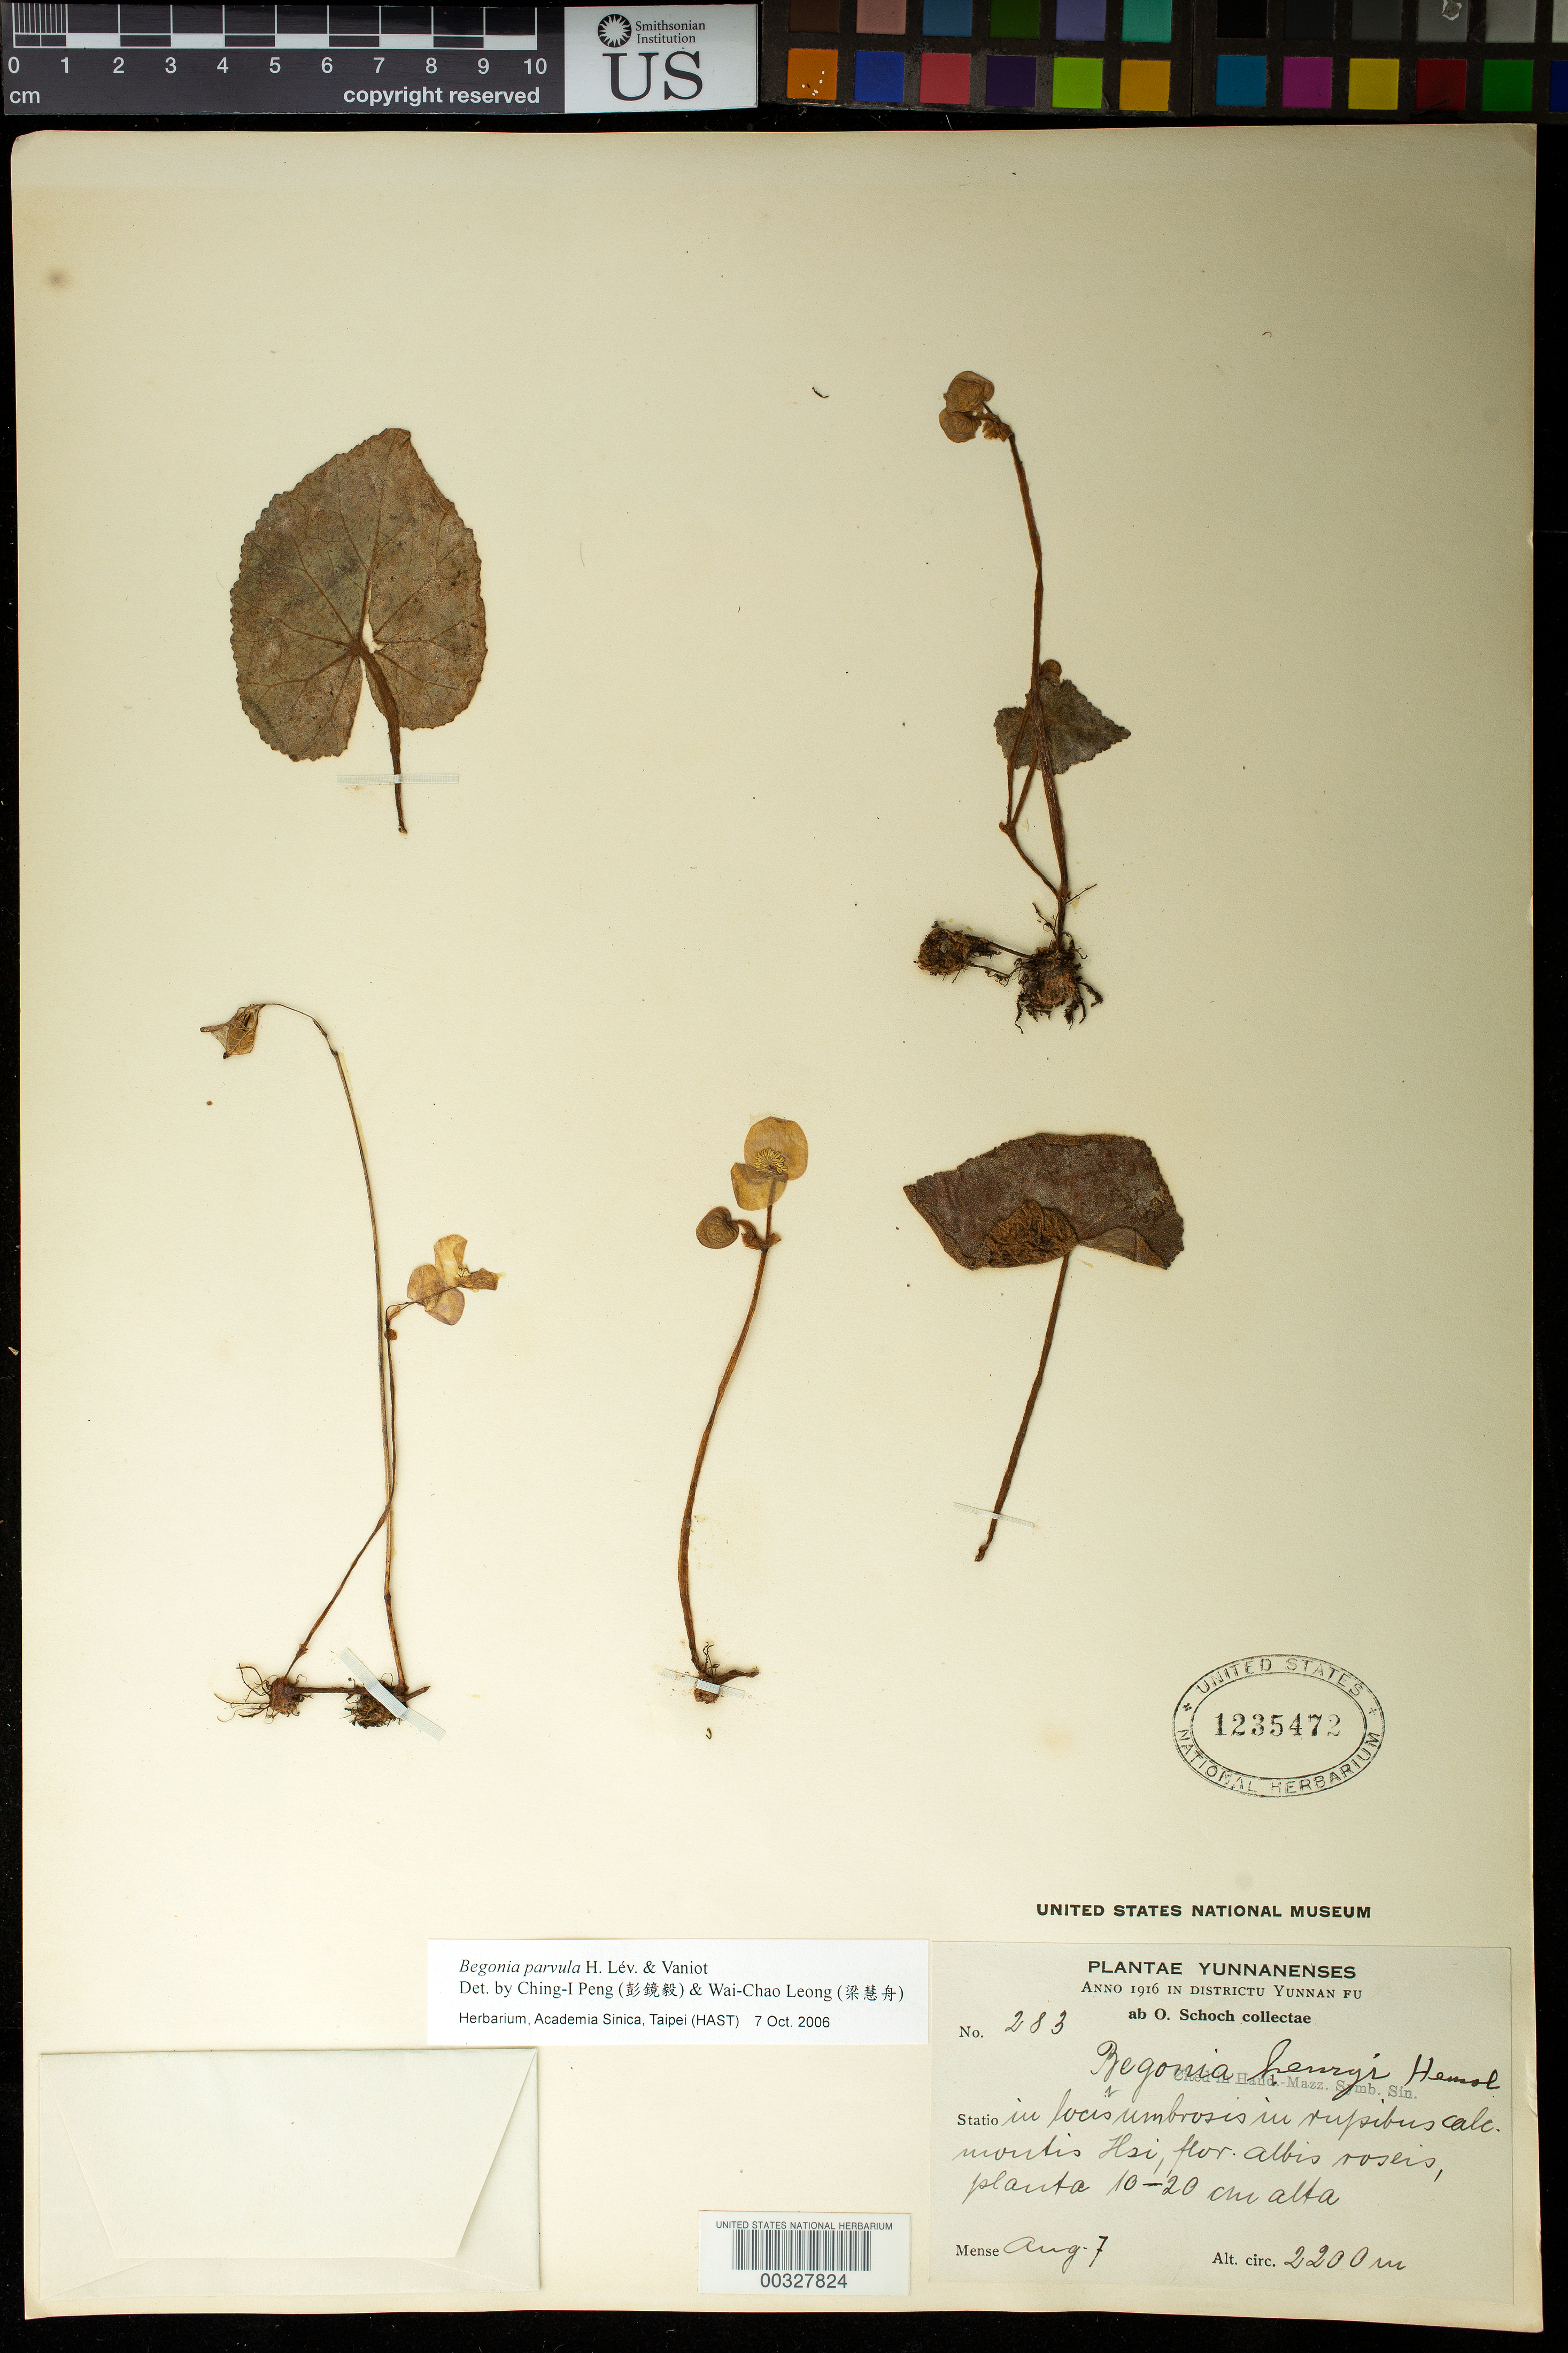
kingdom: Plantae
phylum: Tracheophyta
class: Magnoliopsida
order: Cucurbitales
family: Begoniaceae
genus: Begonia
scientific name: Begonia parvula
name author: H. Lév. & Vaniot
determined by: Peng, Ching-I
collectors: O. Schoch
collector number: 283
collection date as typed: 07 Aug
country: China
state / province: Yunnan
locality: Montis hsi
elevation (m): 2200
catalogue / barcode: US 1235472